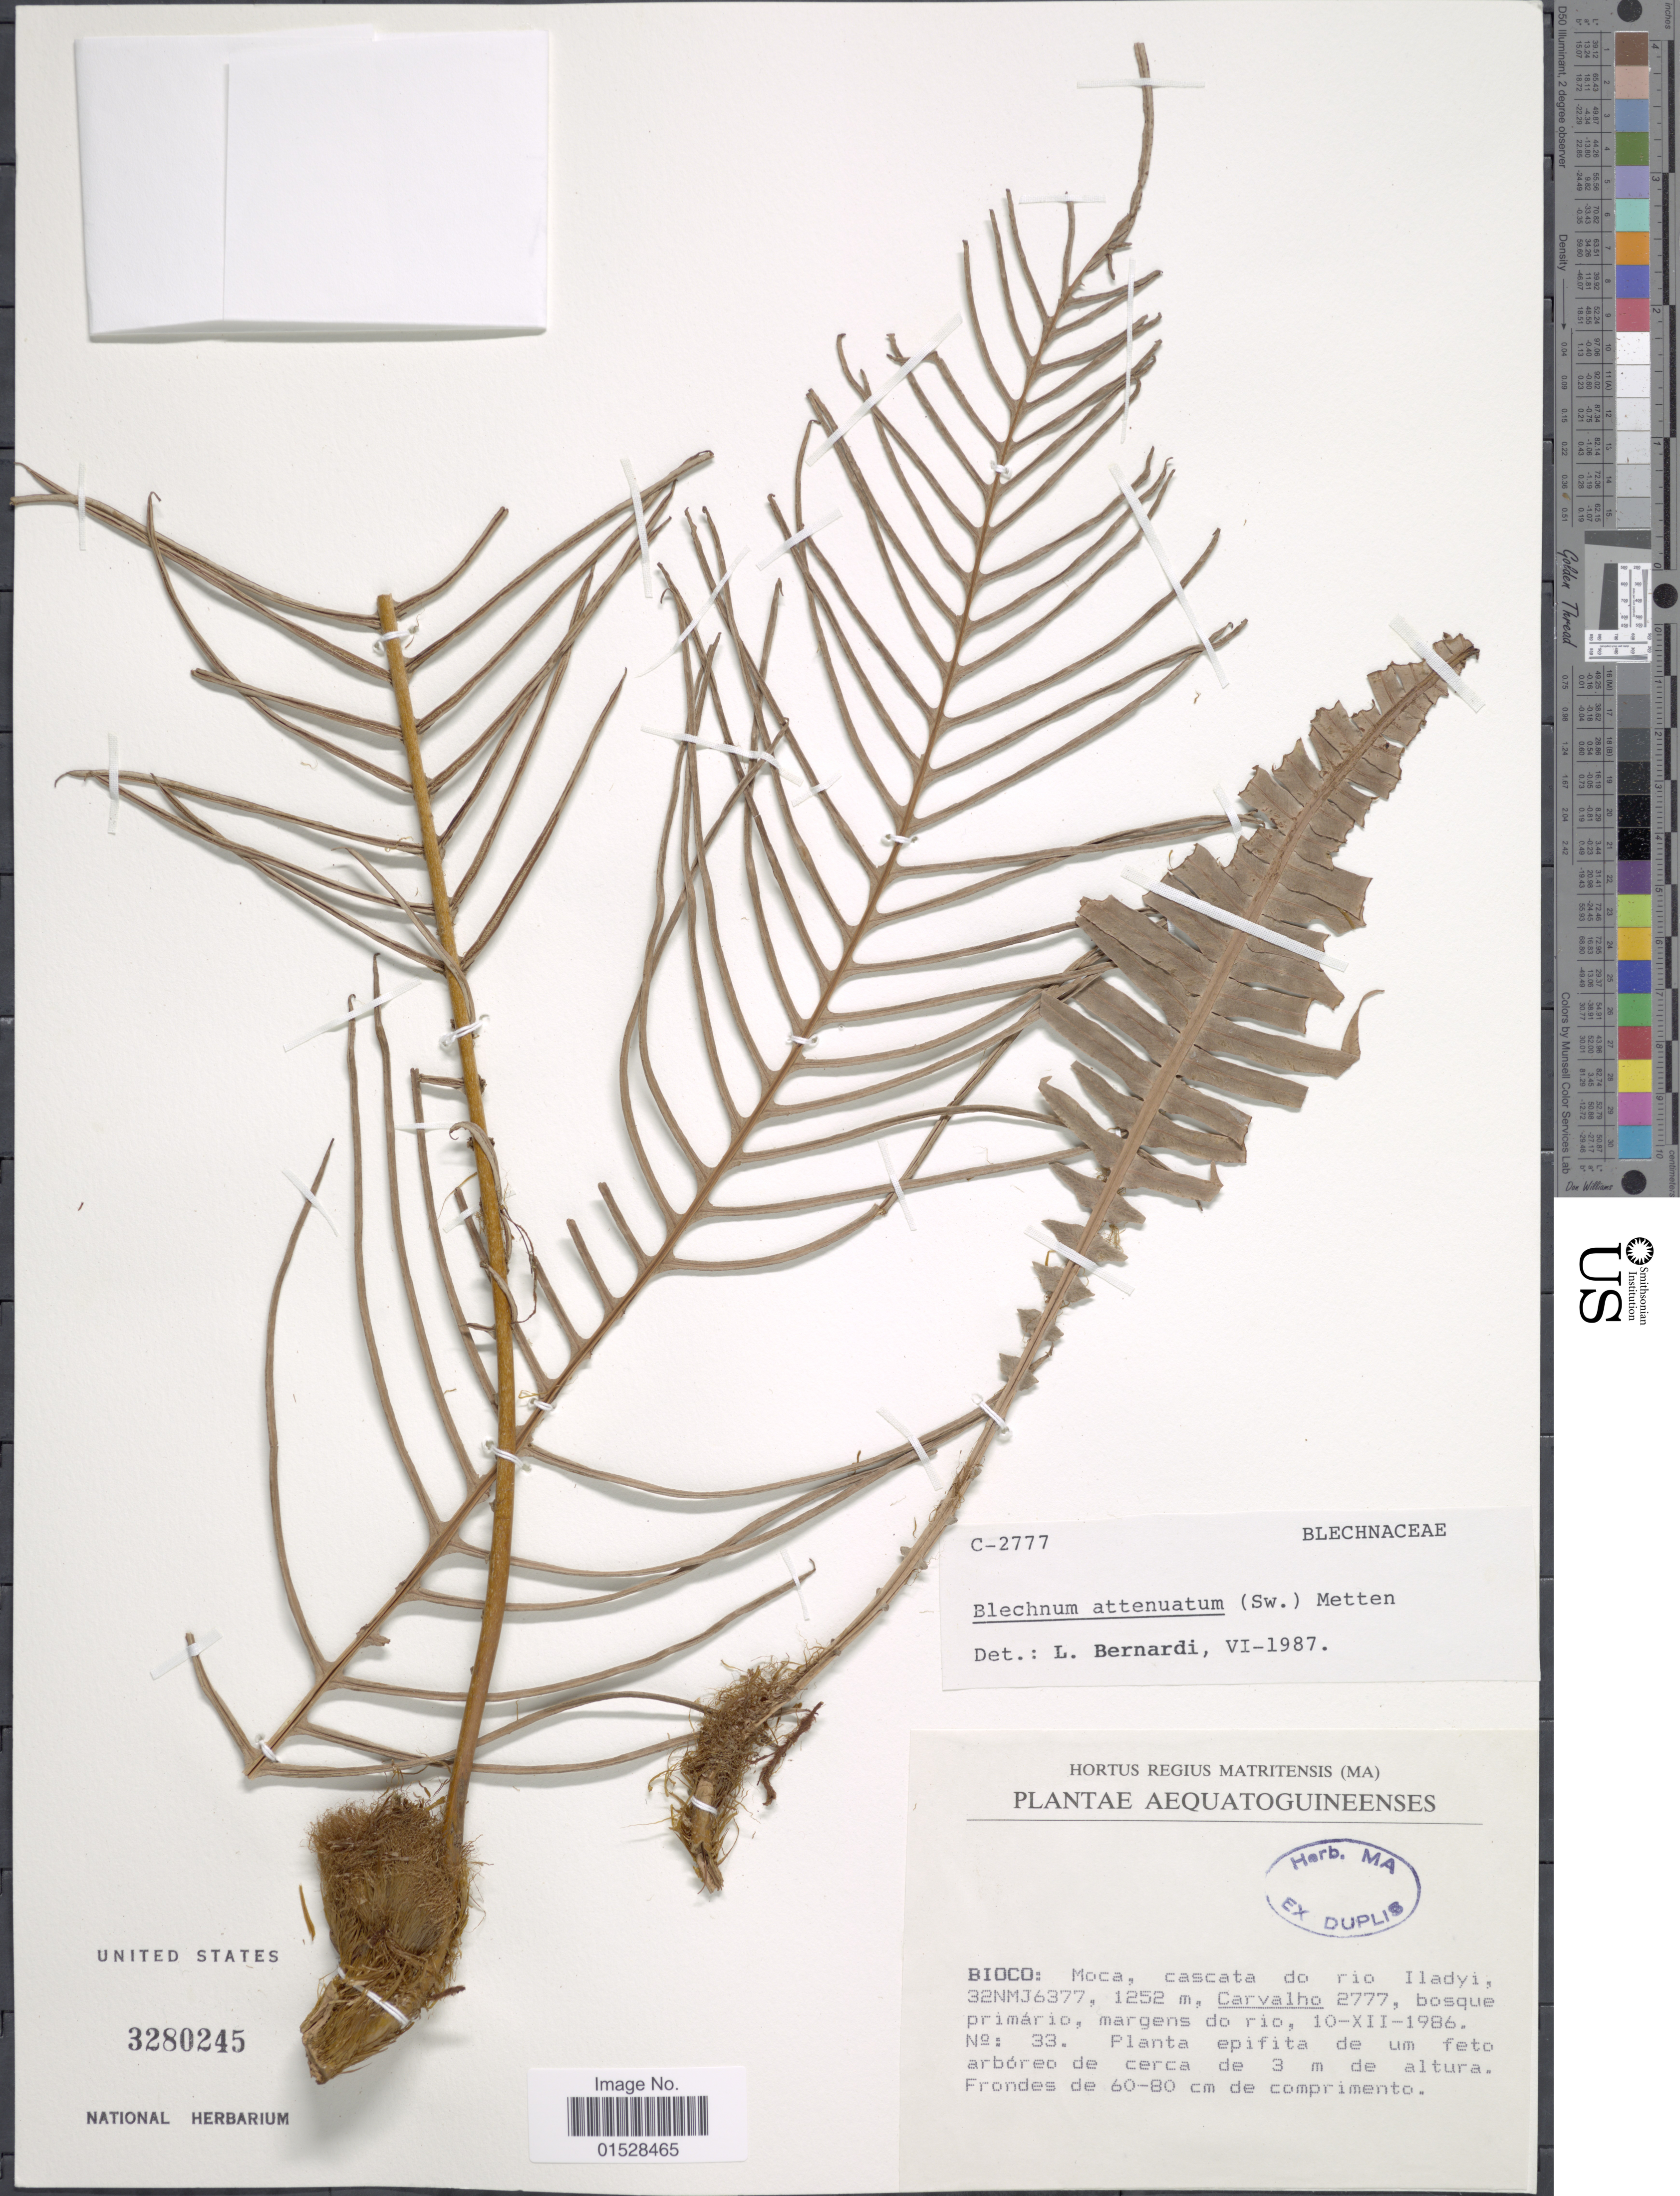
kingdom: Plantae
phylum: Tracheophyta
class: Polypodiopsida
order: Polypodiales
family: Blechnaceae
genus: Blechnum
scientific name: Blechnum attenuatum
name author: (Sw.) Mett.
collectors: Carvalho, --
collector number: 2777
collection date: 1986-12-10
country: Equatorial Guinea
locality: Bioco: Moca, cascata do rio Iladiya, 32NMJ6377.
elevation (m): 1252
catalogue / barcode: US 3280245